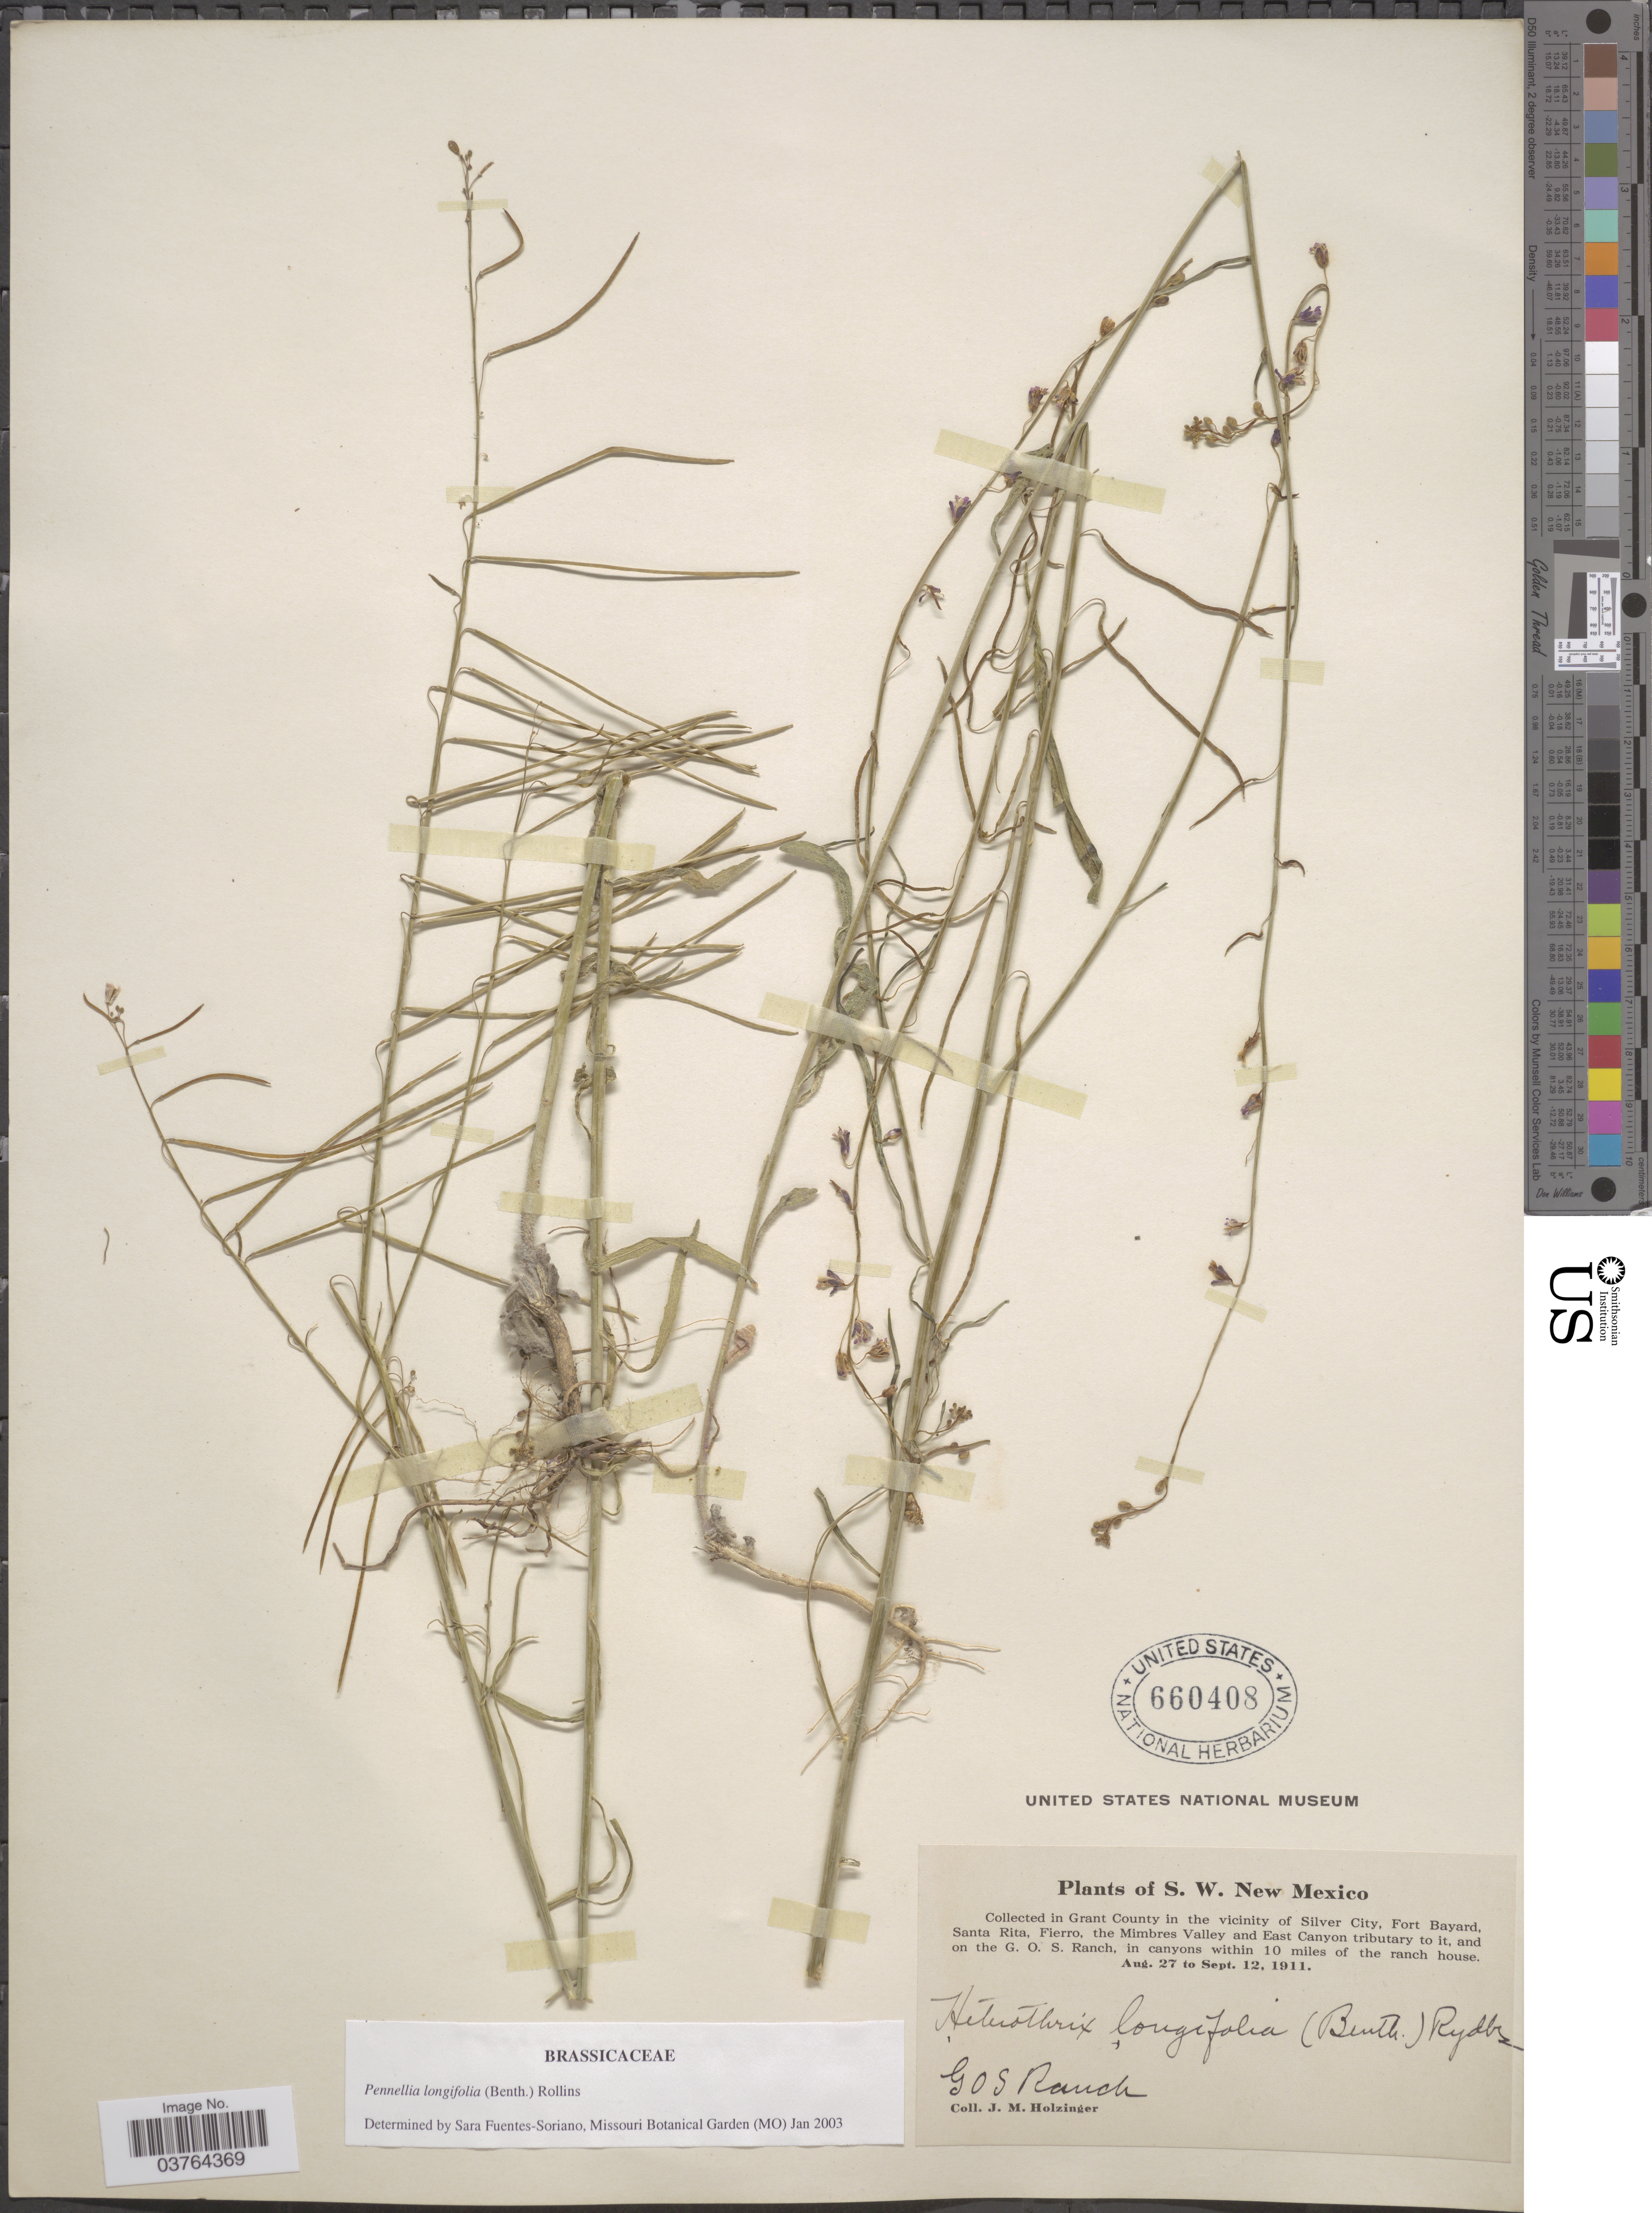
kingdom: Plantae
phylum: Tracheophyta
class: Magnoliopsida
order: Brassicales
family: Brassicaceae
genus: Pennellia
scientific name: Pennellia longifolia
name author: (Benth.) Rollins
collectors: J. M. Holzinger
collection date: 1911-08-27/1911-09-12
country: United States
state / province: New Mexico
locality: S. W. New Mexico. In Grant County in the vicinity of Silver City, Fort Bayard, Santa Rita, Fierro, the Mimbres Valley and East Canyon tributary to it, and on the G. O. S. Ranch, in canyons within 10 miles of the ranch house. G O S Ranch.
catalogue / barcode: US 660408